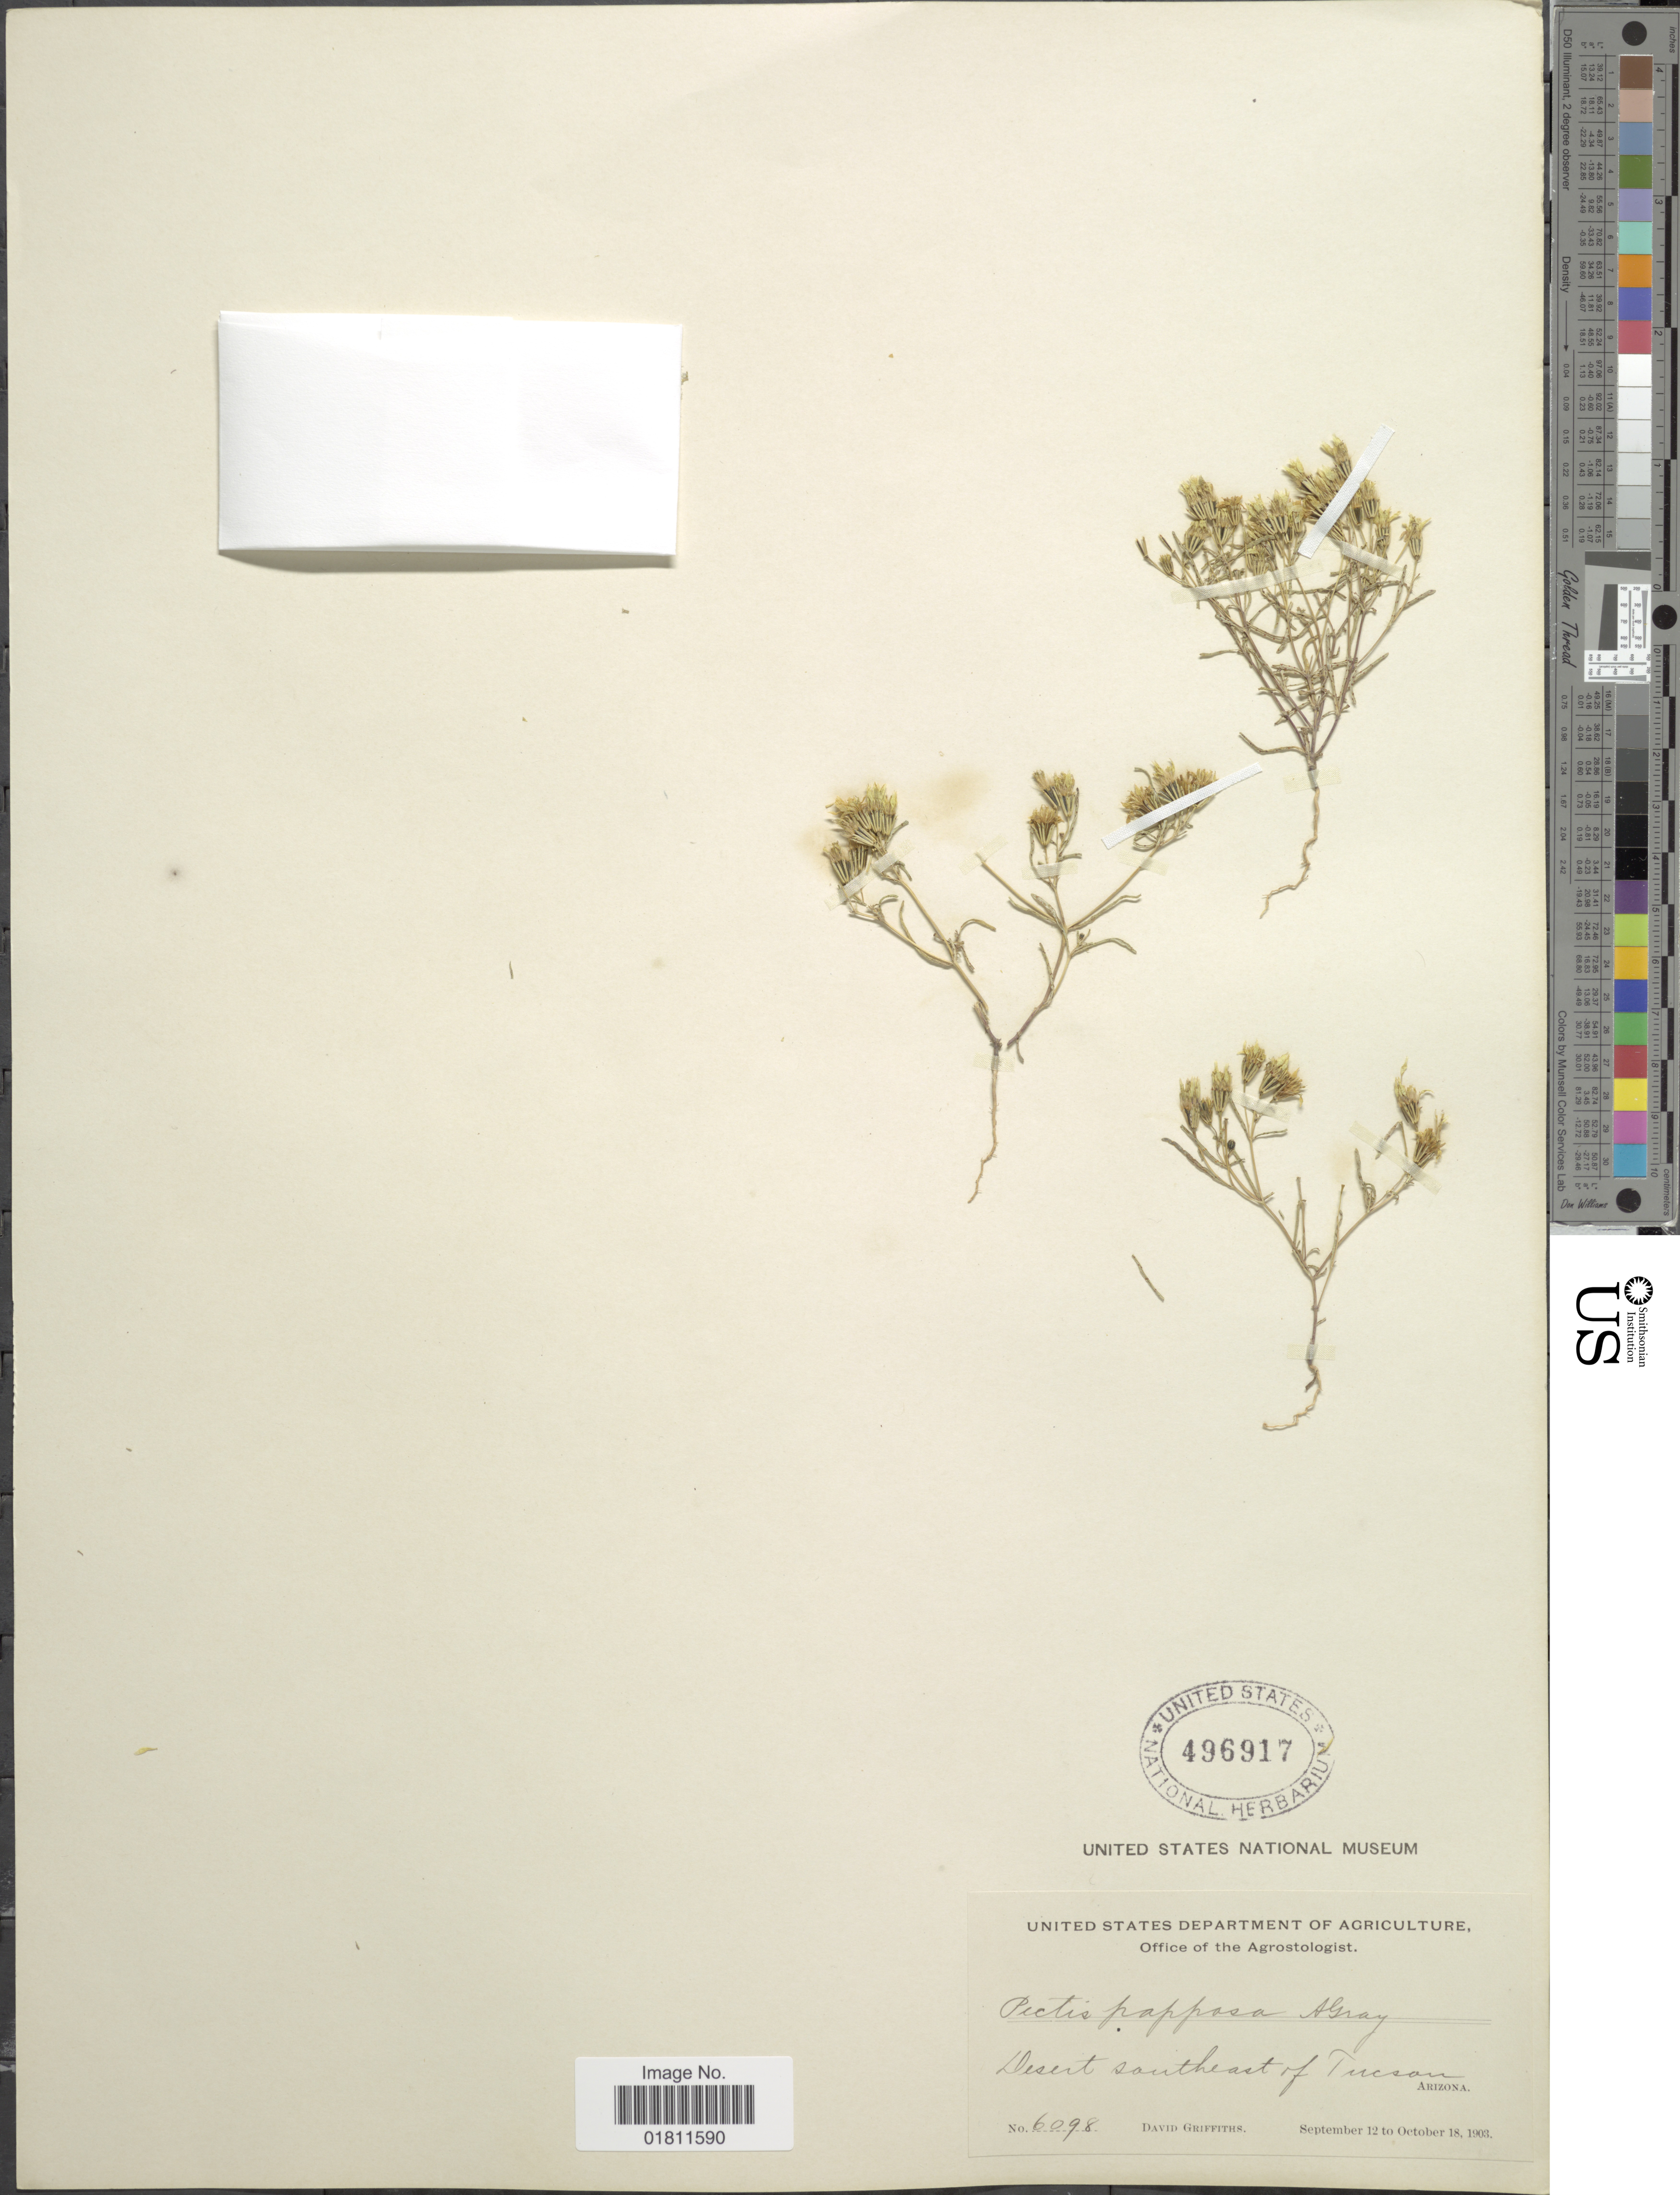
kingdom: Plantae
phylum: Tracheophyta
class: Magnoliopsida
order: Asterales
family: Asteraceae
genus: Pectis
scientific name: Pectis papposa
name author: Harv. & A. Gray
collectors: D. Griffiths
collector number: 6098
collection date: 1903-09-12/1903-10-18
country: United States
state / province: Arizona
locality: Desert southeast of Tucson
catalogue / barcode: US 496917